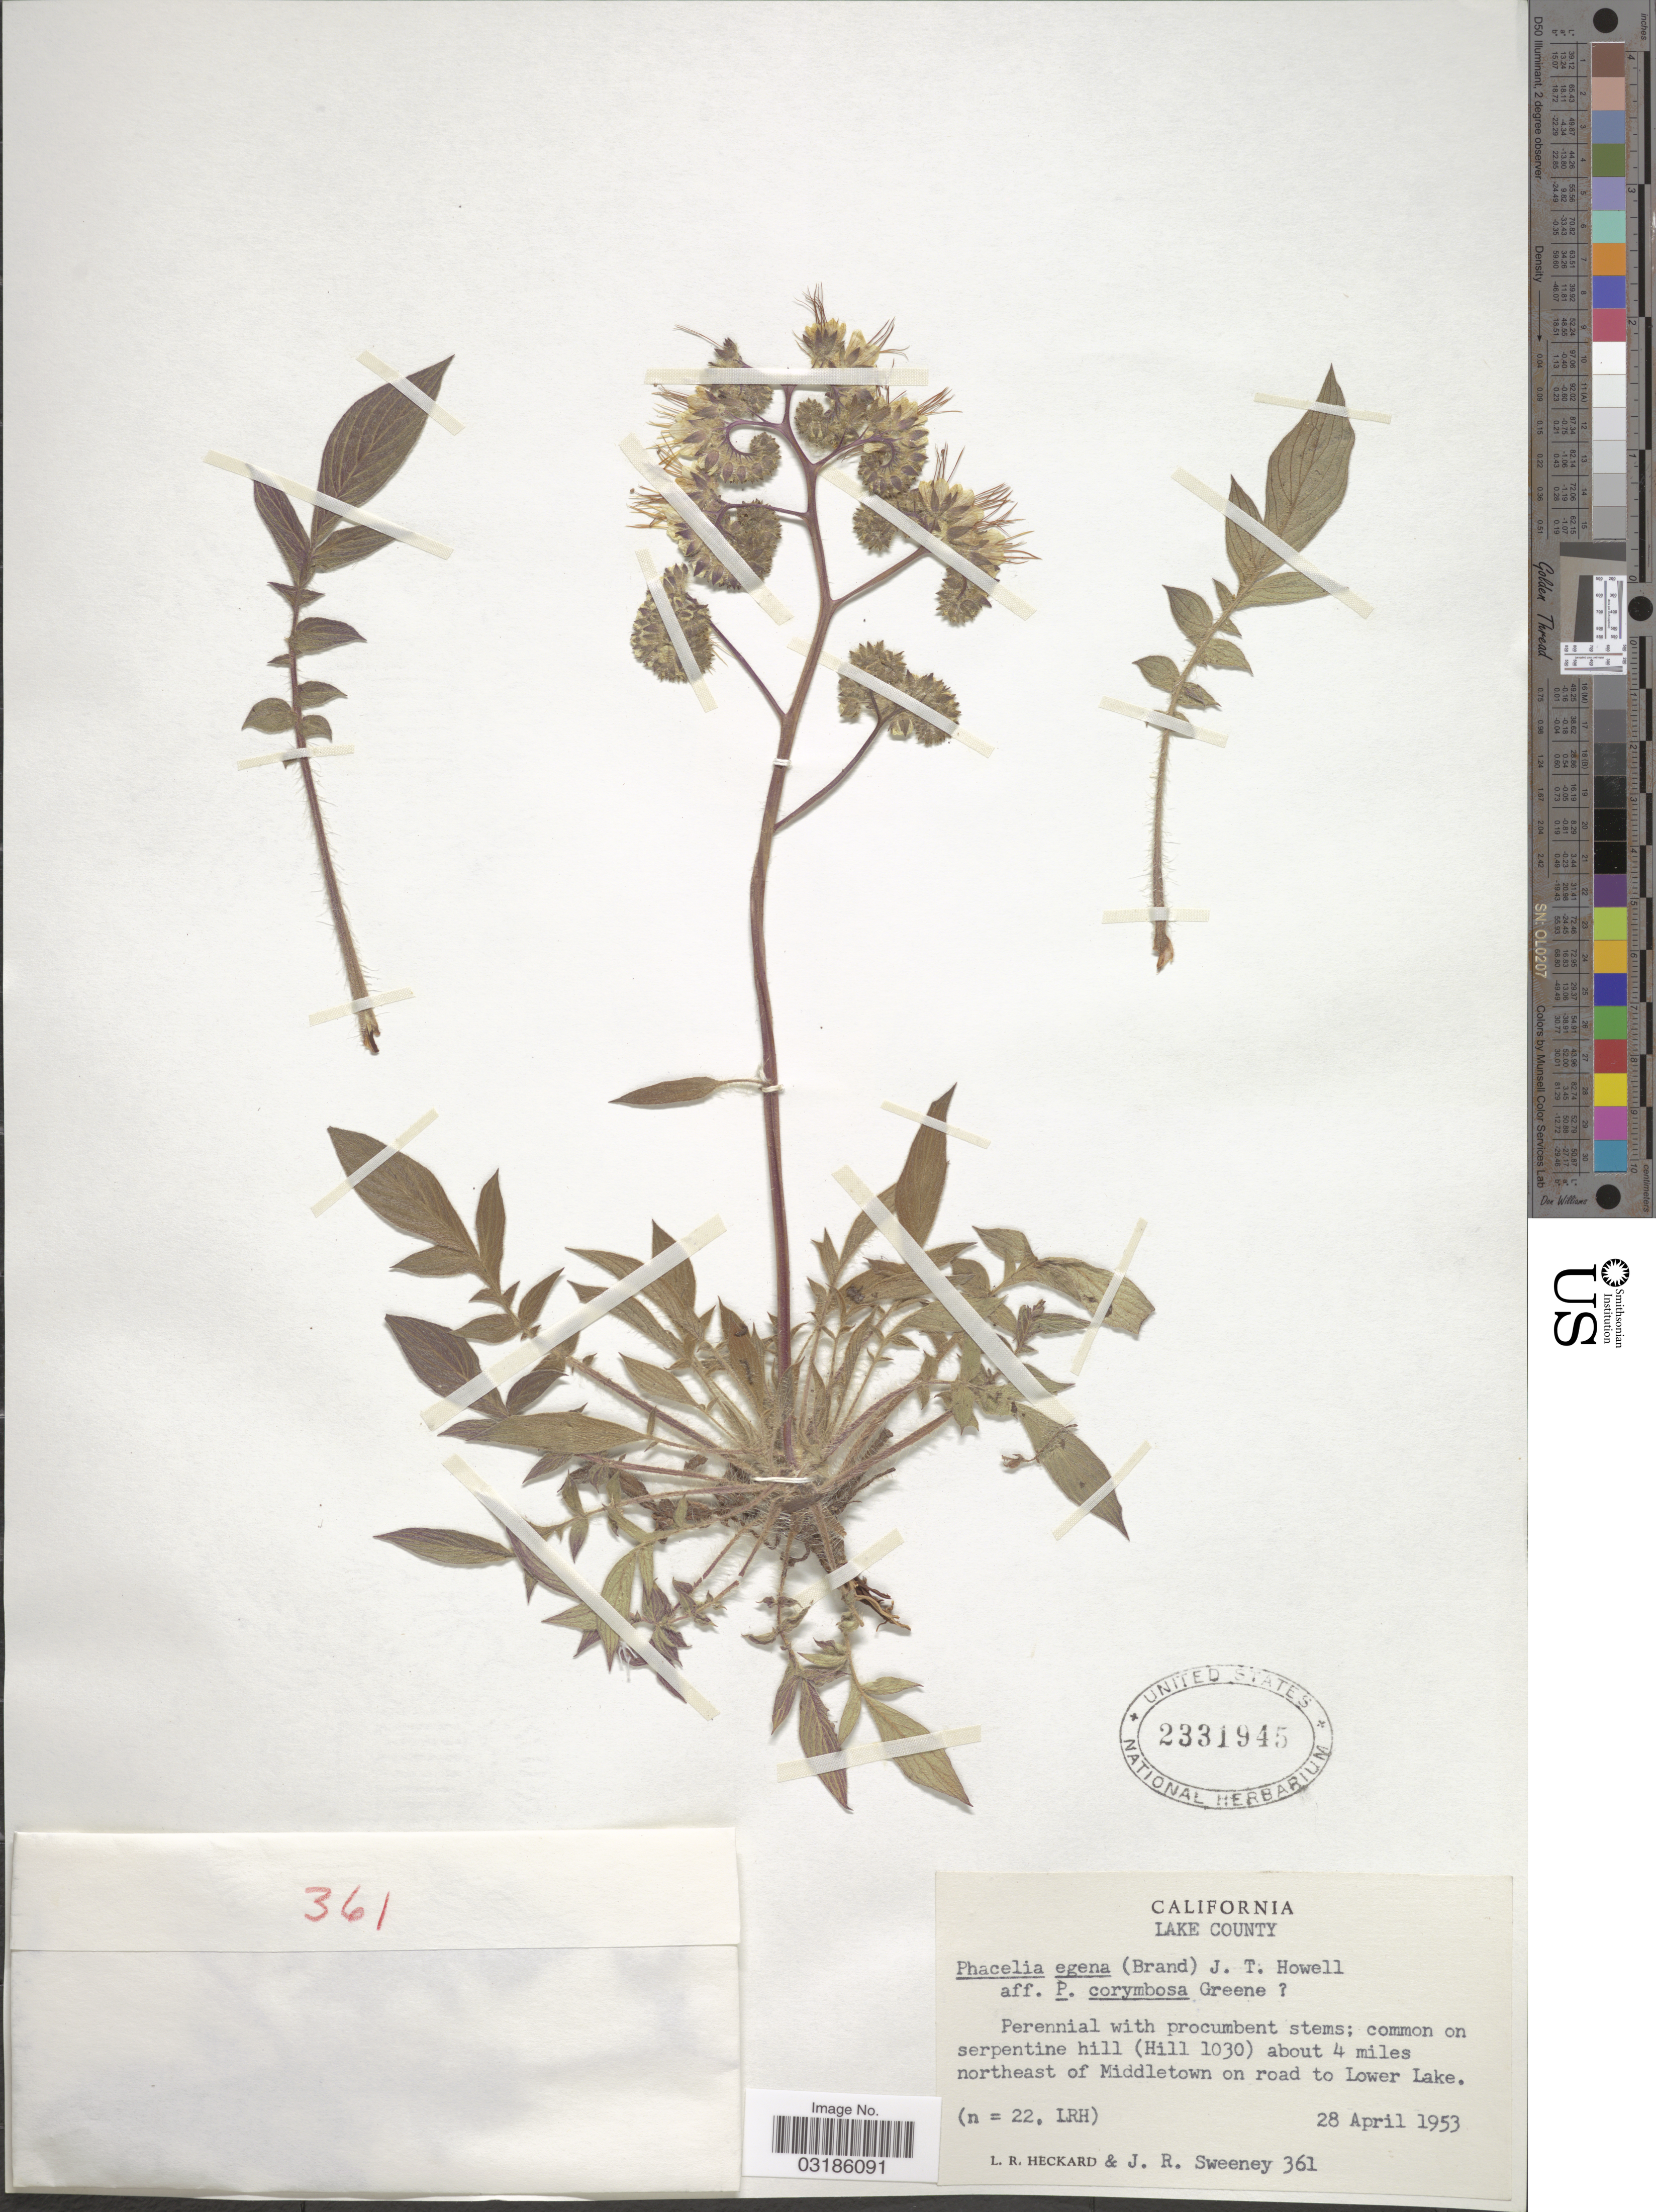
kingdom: Plantae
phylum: Tracheophyta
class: Magnoliopsida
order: Boraginales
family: Hydrophyllaceae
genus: Phacelia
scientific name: Phacelia egena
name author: (Brand) Howell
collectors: L. R. Heckard & J. Sweeney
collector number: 361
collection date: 1953-04-28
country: United States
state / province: California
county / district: Lake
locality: Lake County. Common on serpentine hill (Hill 1030) about 4 miles northeast of Middletown on road to Lower Lake.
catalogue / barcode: US 2331945